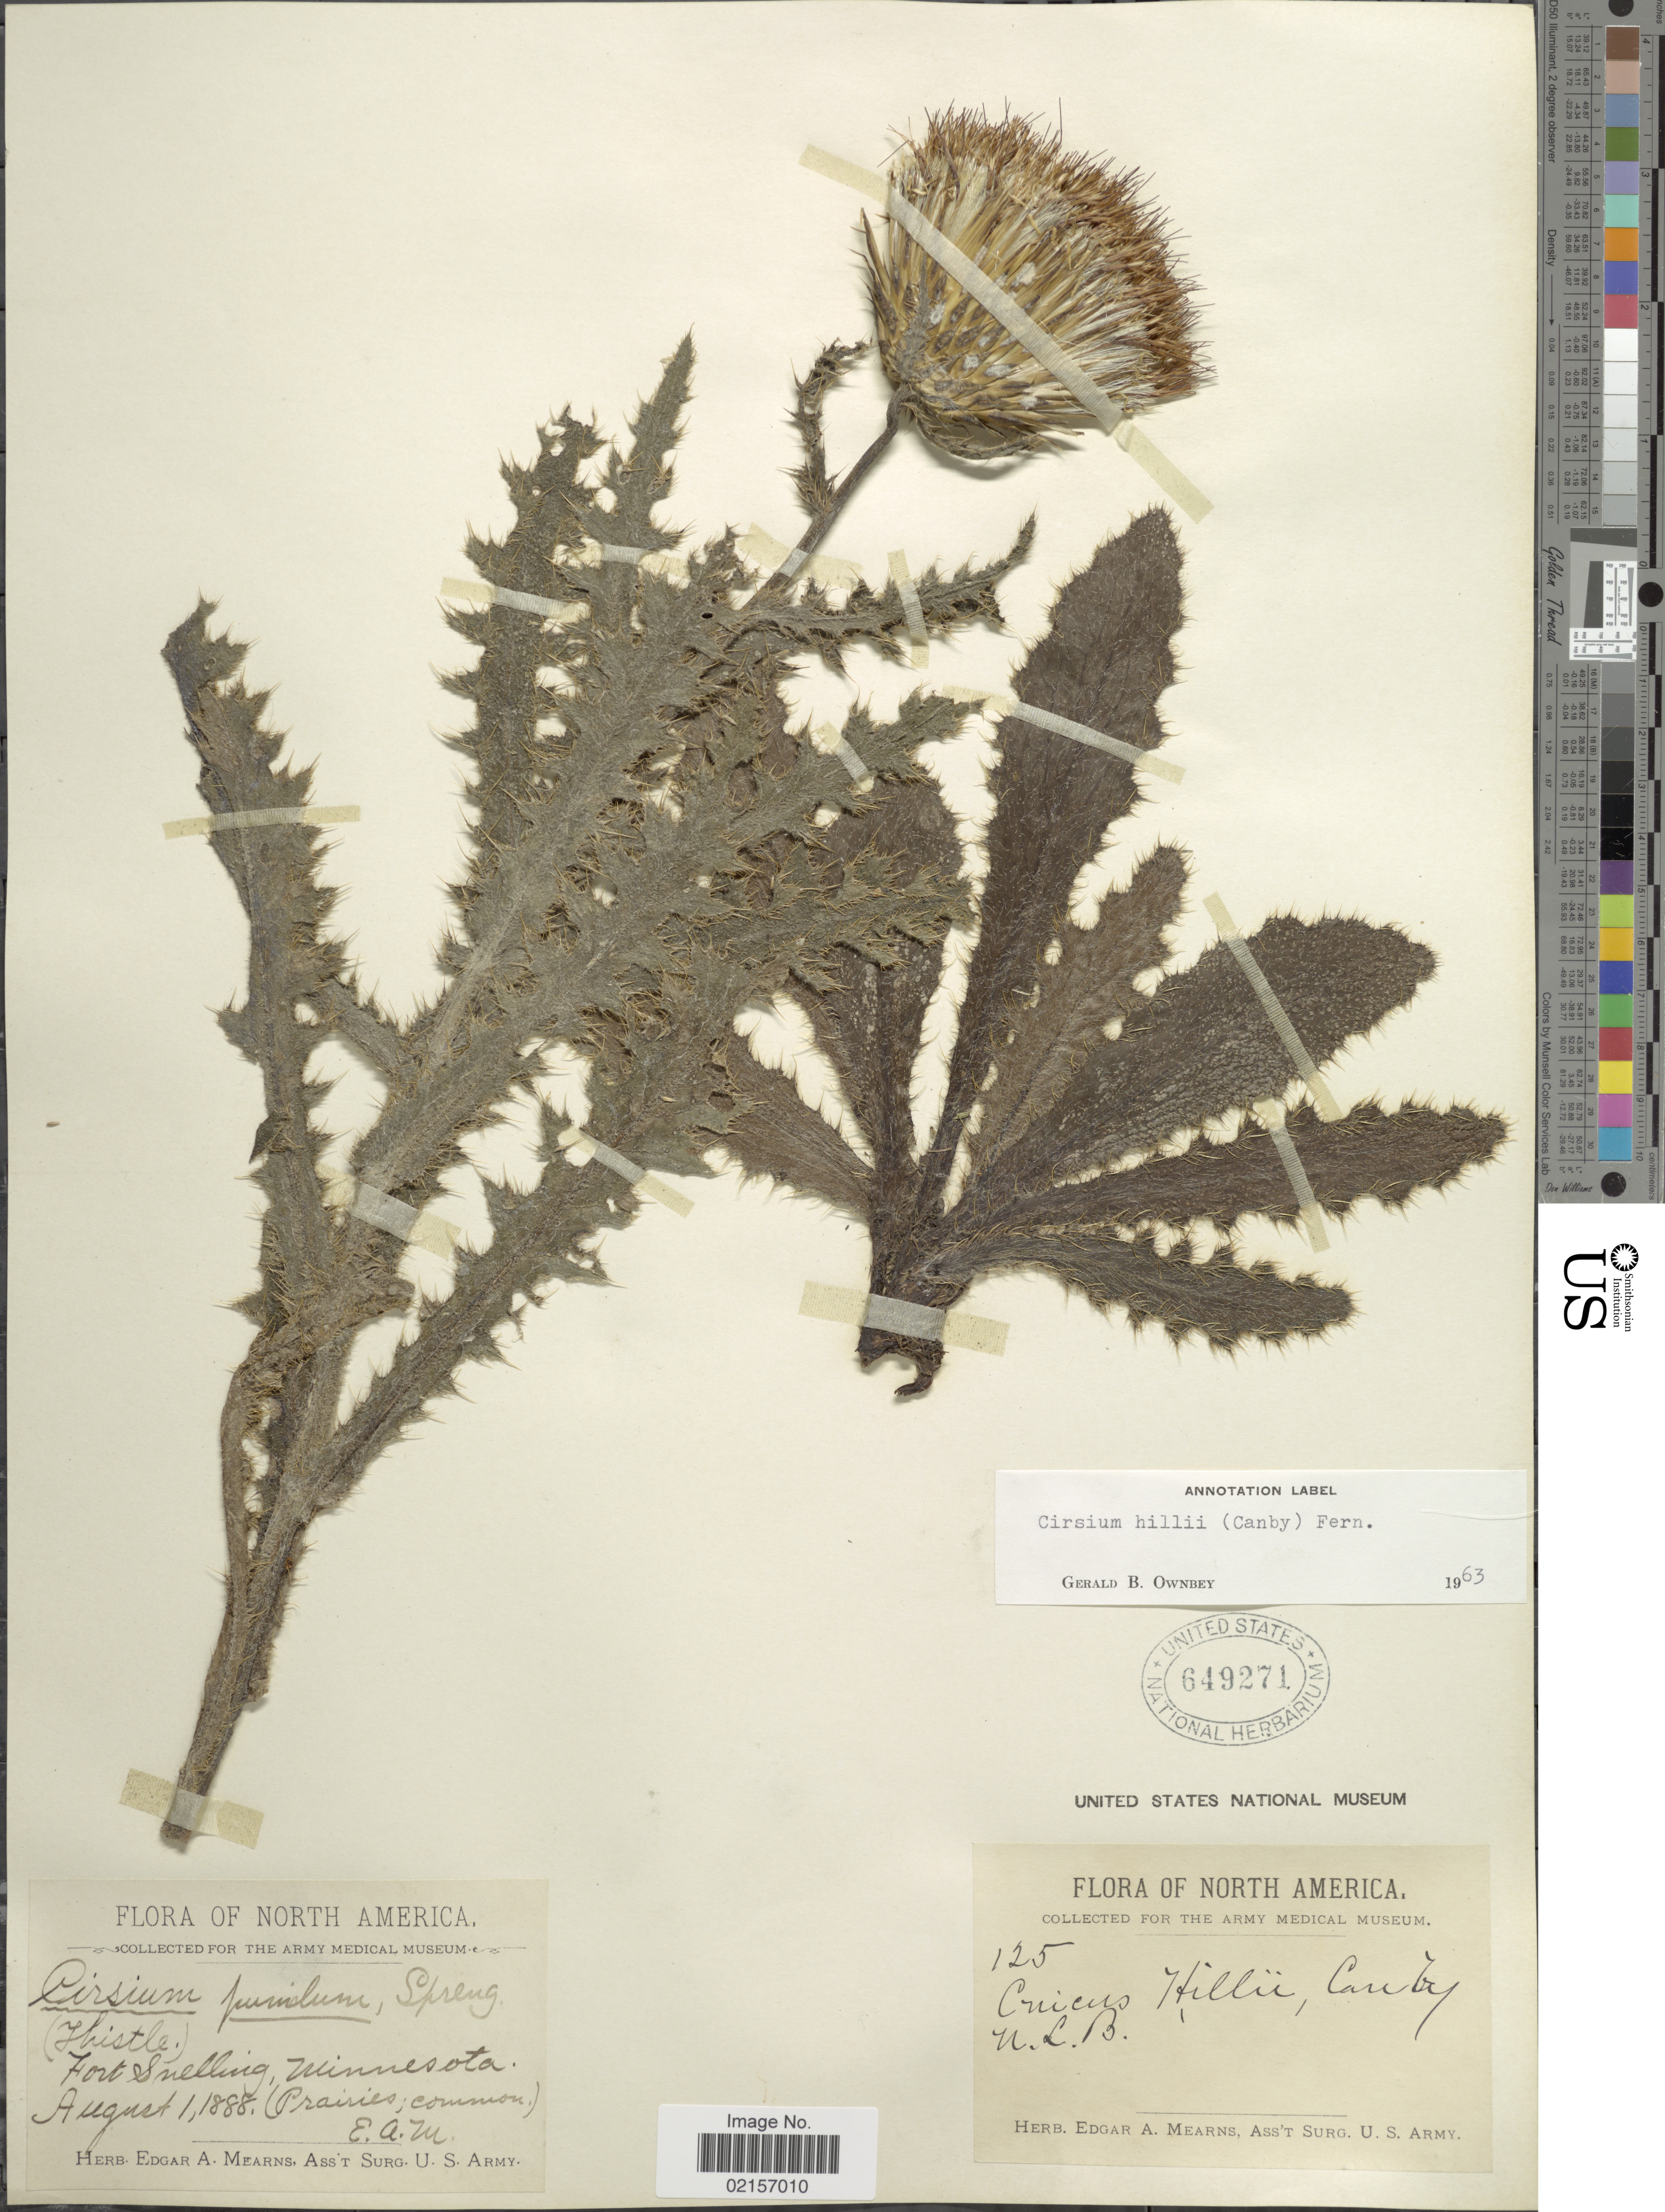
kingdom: Plantae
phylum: Tracheophyta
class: Magnoliopsida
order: Asterales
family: Asteraceae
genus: Cirsium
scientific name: Cirsium pumilum var. hillii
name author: (Canby) B. Boivin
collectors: E. A. Mearns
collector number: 125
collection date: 1888-08-01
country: United States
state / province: Minnesota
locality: Fort Snelling, North America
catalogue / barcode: US 649271